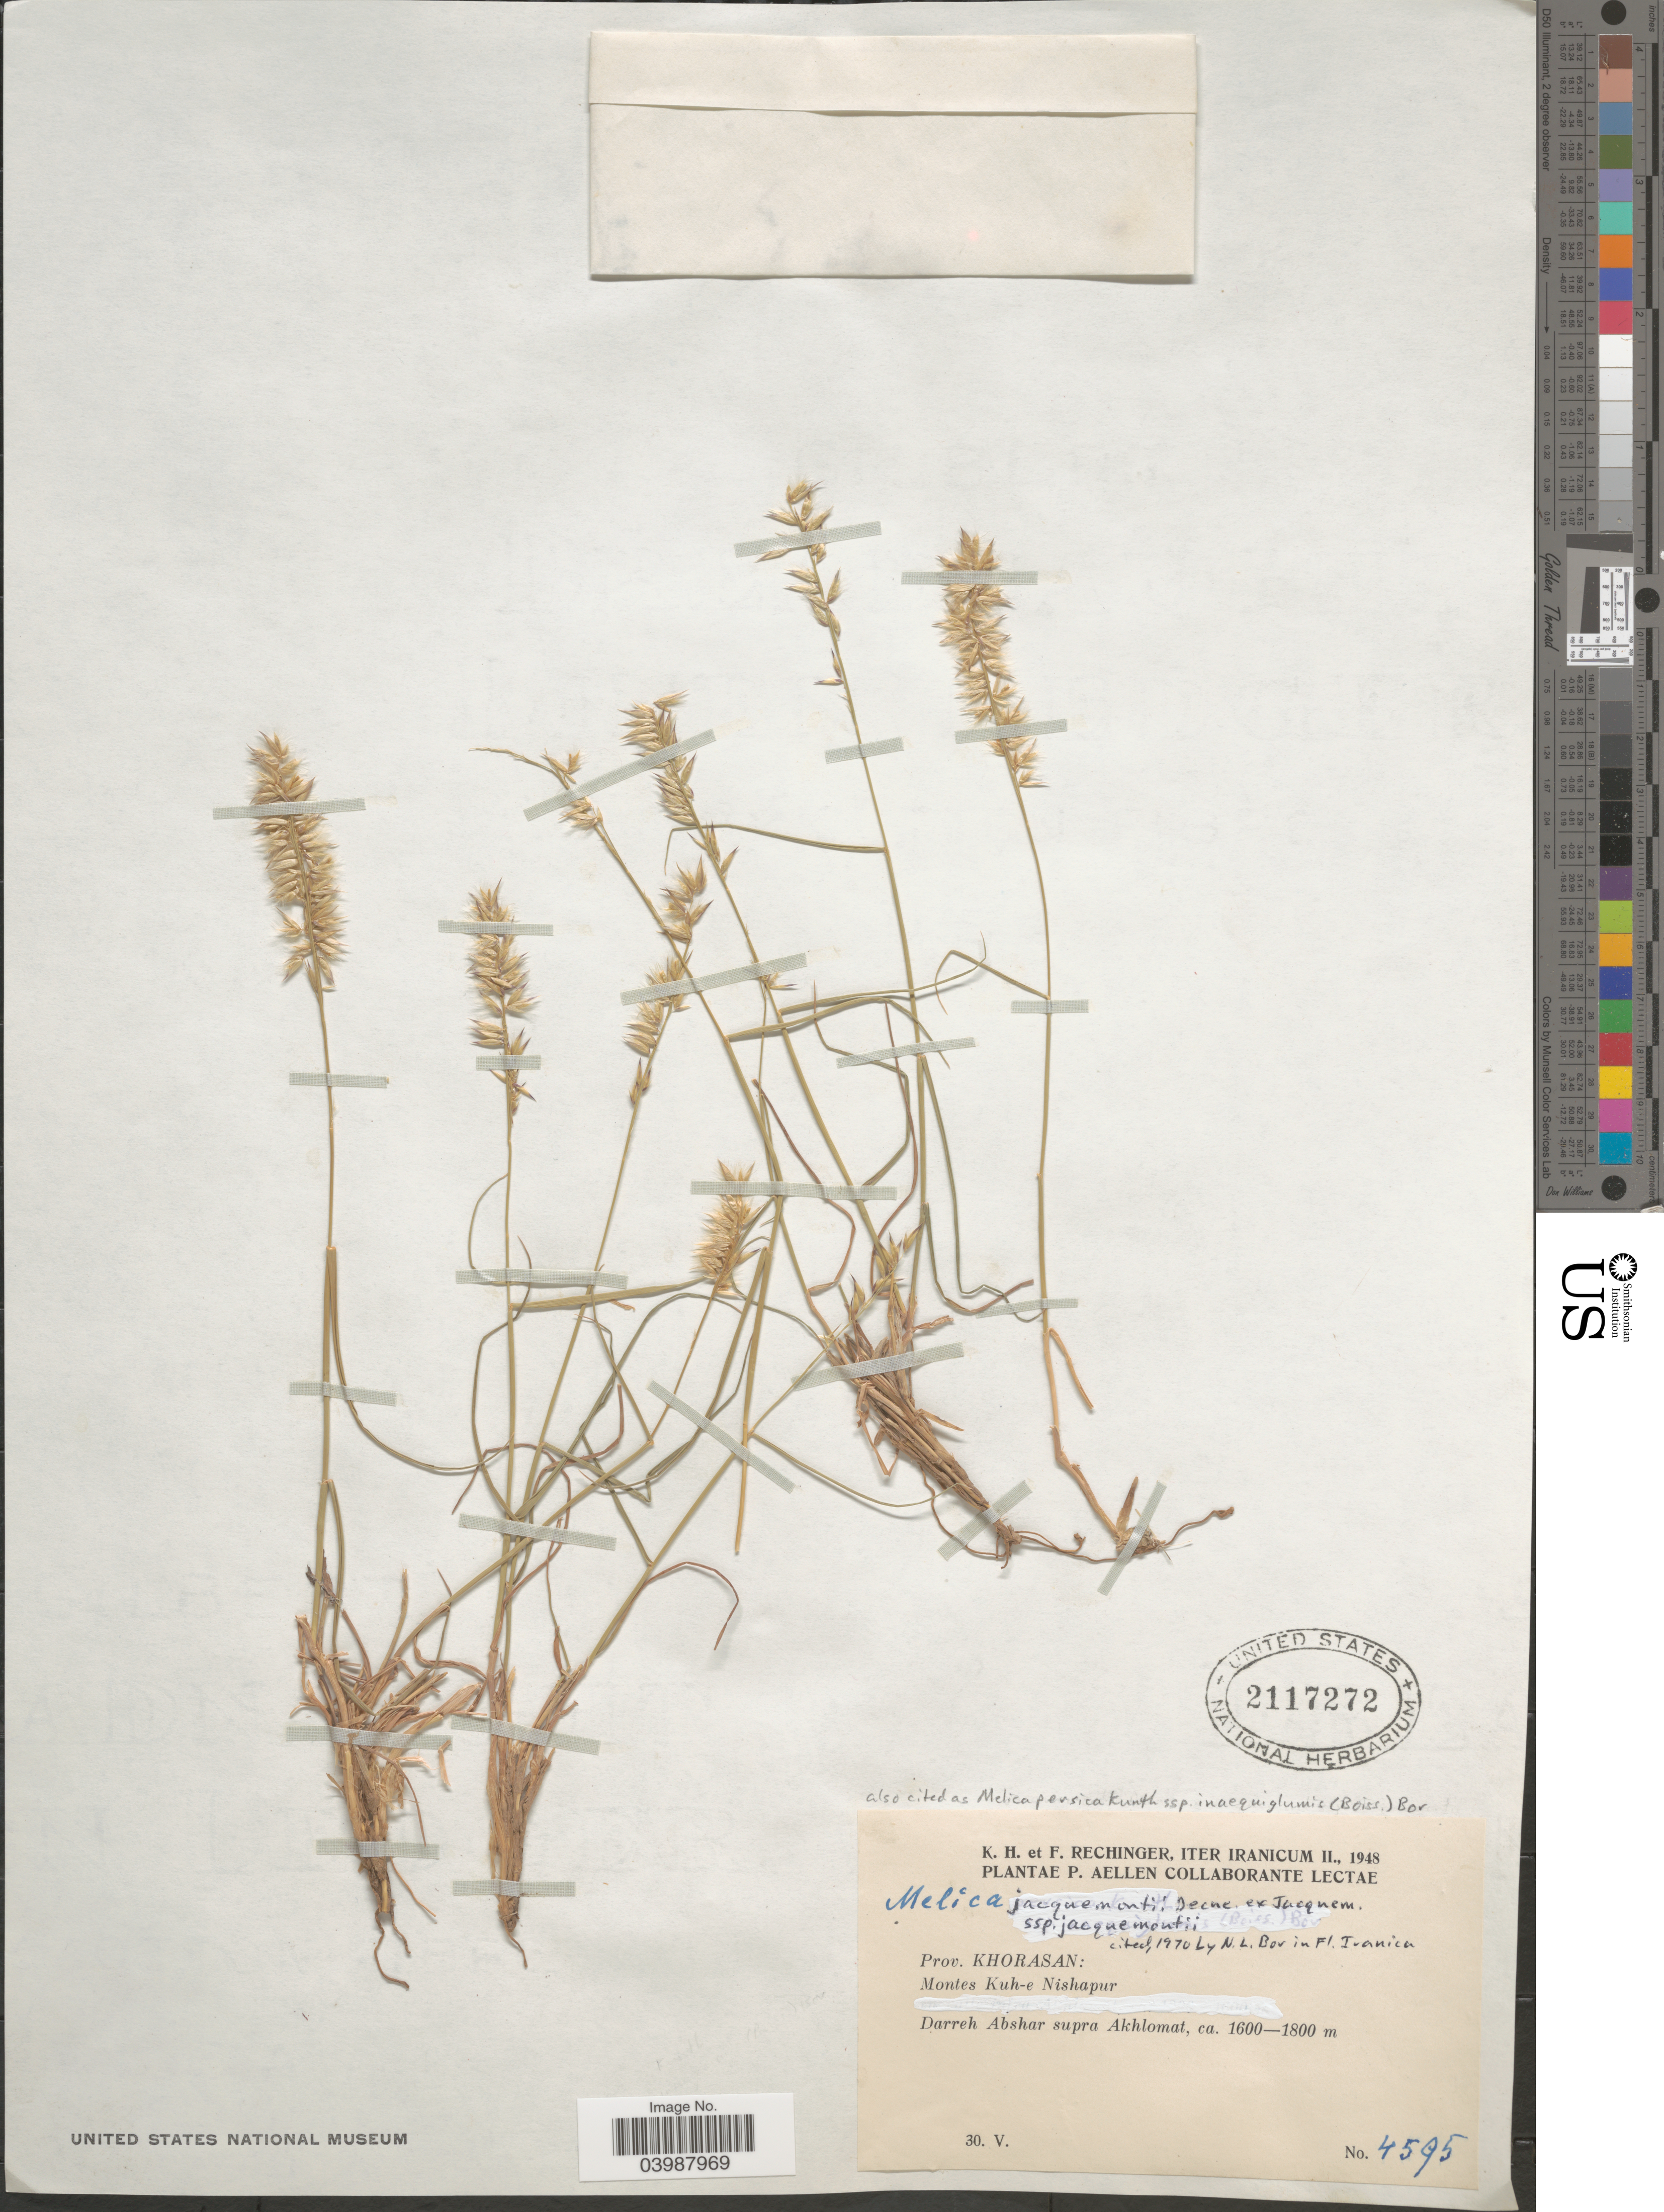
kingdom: Plantae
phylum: Tracheophyta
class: Liliopsida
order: Poales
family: Poaceae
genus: Melica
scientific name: Melica jacquemontii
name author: Decne.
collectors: K. H. Rechinger & F. Rechinger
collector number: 4595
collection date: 1948-05-30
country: Iran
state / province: Khorasan [obsolete]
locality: Montes Kuh-e Nishapur. Darreh Abshar supra Akhlomat.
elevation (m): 1600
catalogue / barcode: US 2117272